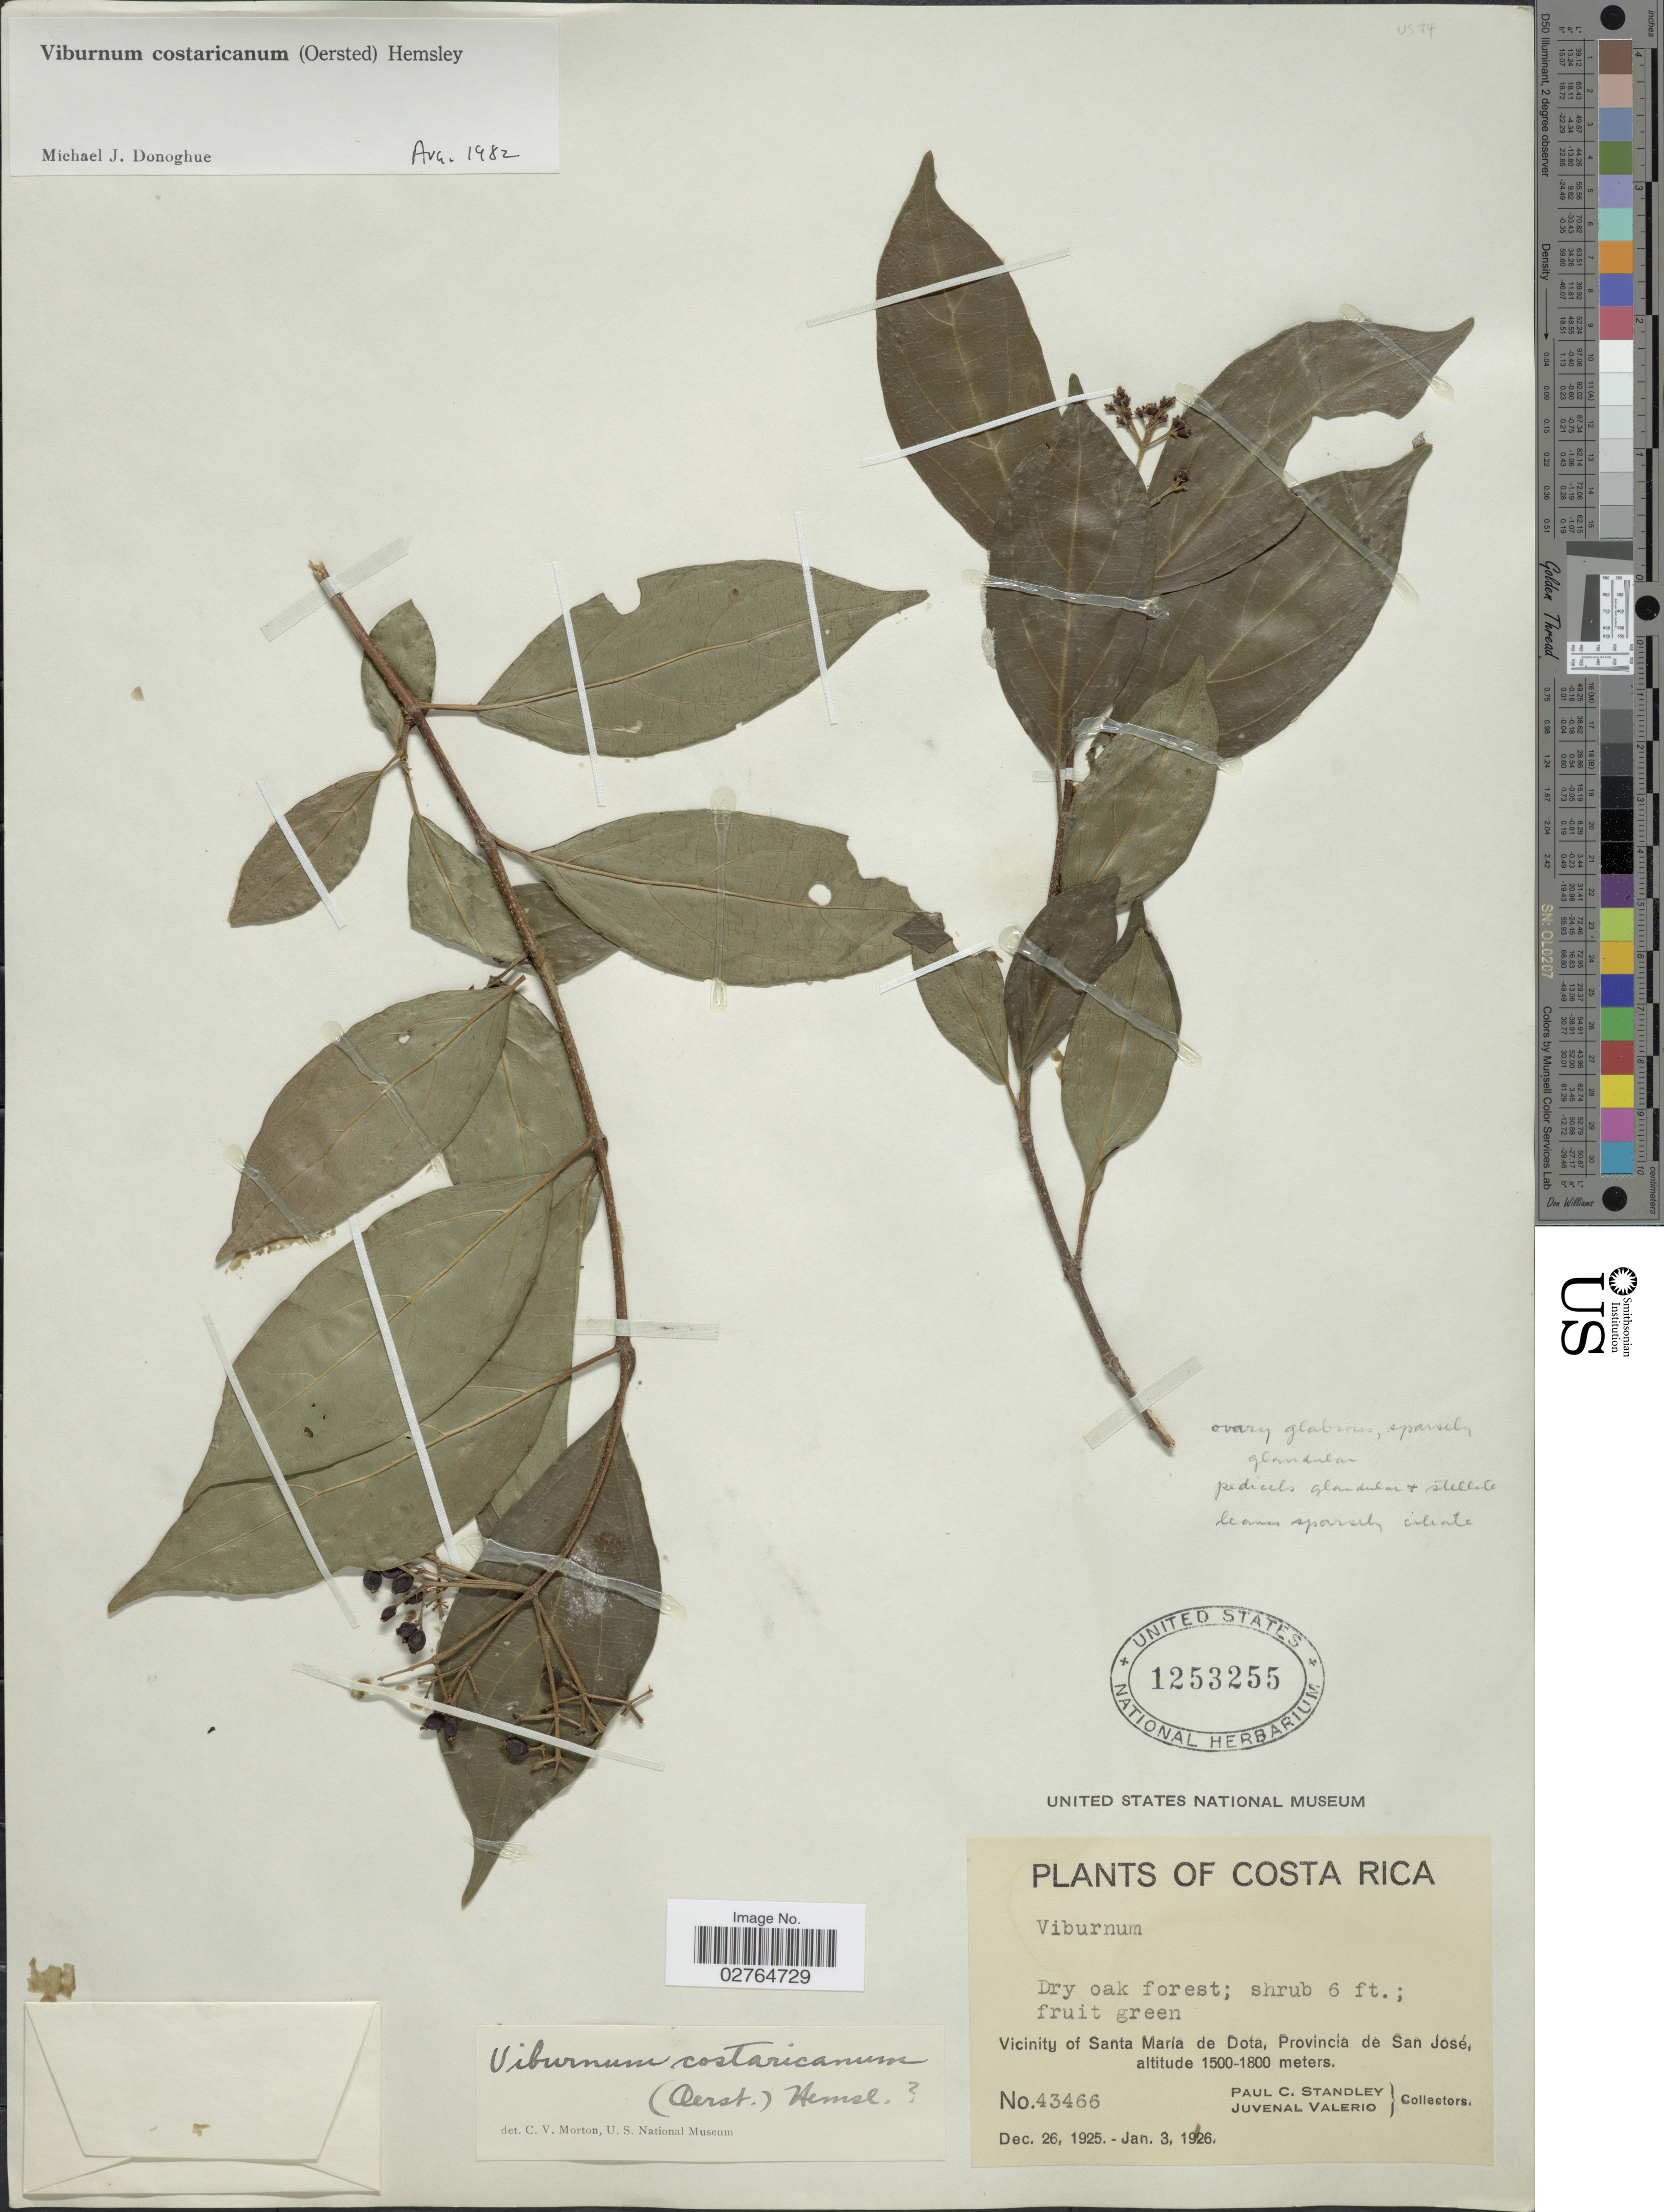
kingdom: Plantae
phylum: Tracheophyta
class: Magnoliopsida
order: Dipsacales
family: Viburnaceae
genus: Viburnum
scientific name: Viburnum costaricanum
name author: (Oerst.) Hemsl.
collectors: P. C. Standley & J. Valerio R.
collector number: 43466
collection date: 1925-12-26/1926-01-03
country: Costa Rica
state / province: San José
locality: Vicinity of Santa Maria de Dota.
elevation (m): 1500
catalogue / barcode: US 1253255